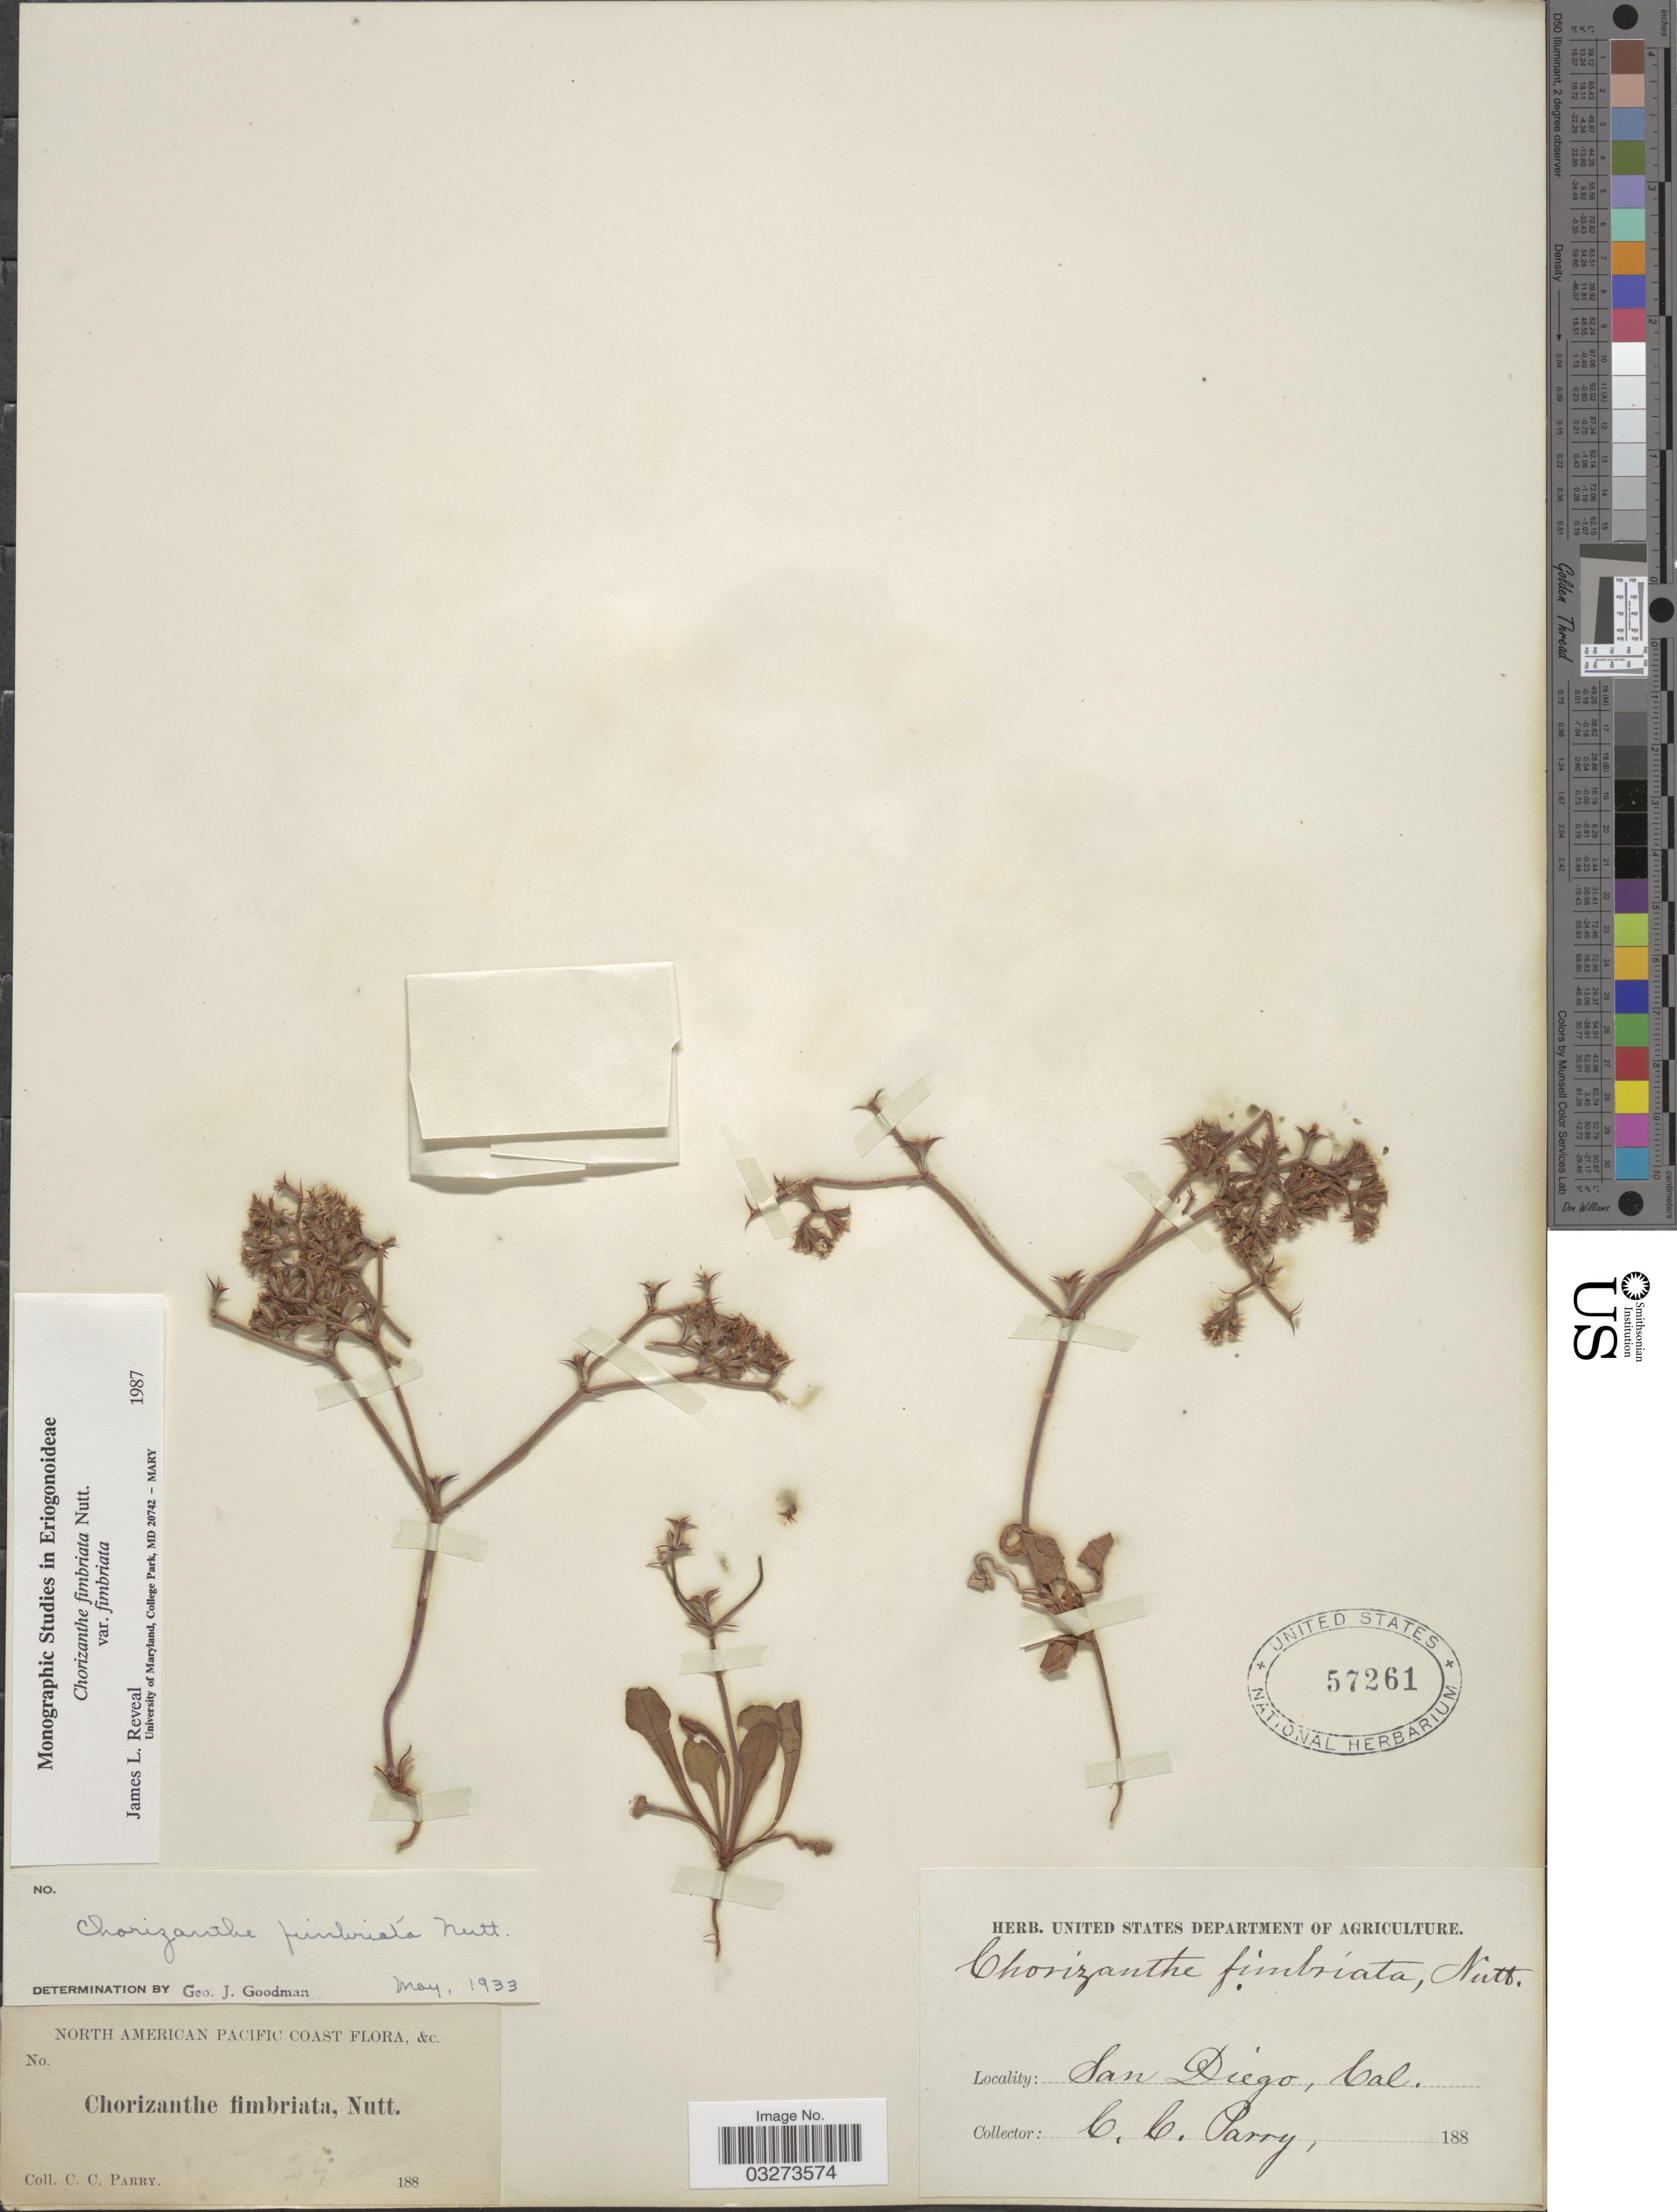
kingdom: Plantae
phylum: Tracheophyta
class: Magnoliopsida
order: Caryophyllales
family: Polygonaceae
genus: Chorizanthe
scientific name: Chorizanthe fimbriata var. fimbriata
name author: Nutt.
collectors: C. C. Parry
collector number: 34?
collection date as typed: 188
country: United States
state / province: California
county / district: San Diego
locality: North American Pacific Coast. San Diego.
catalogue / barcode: US 57261